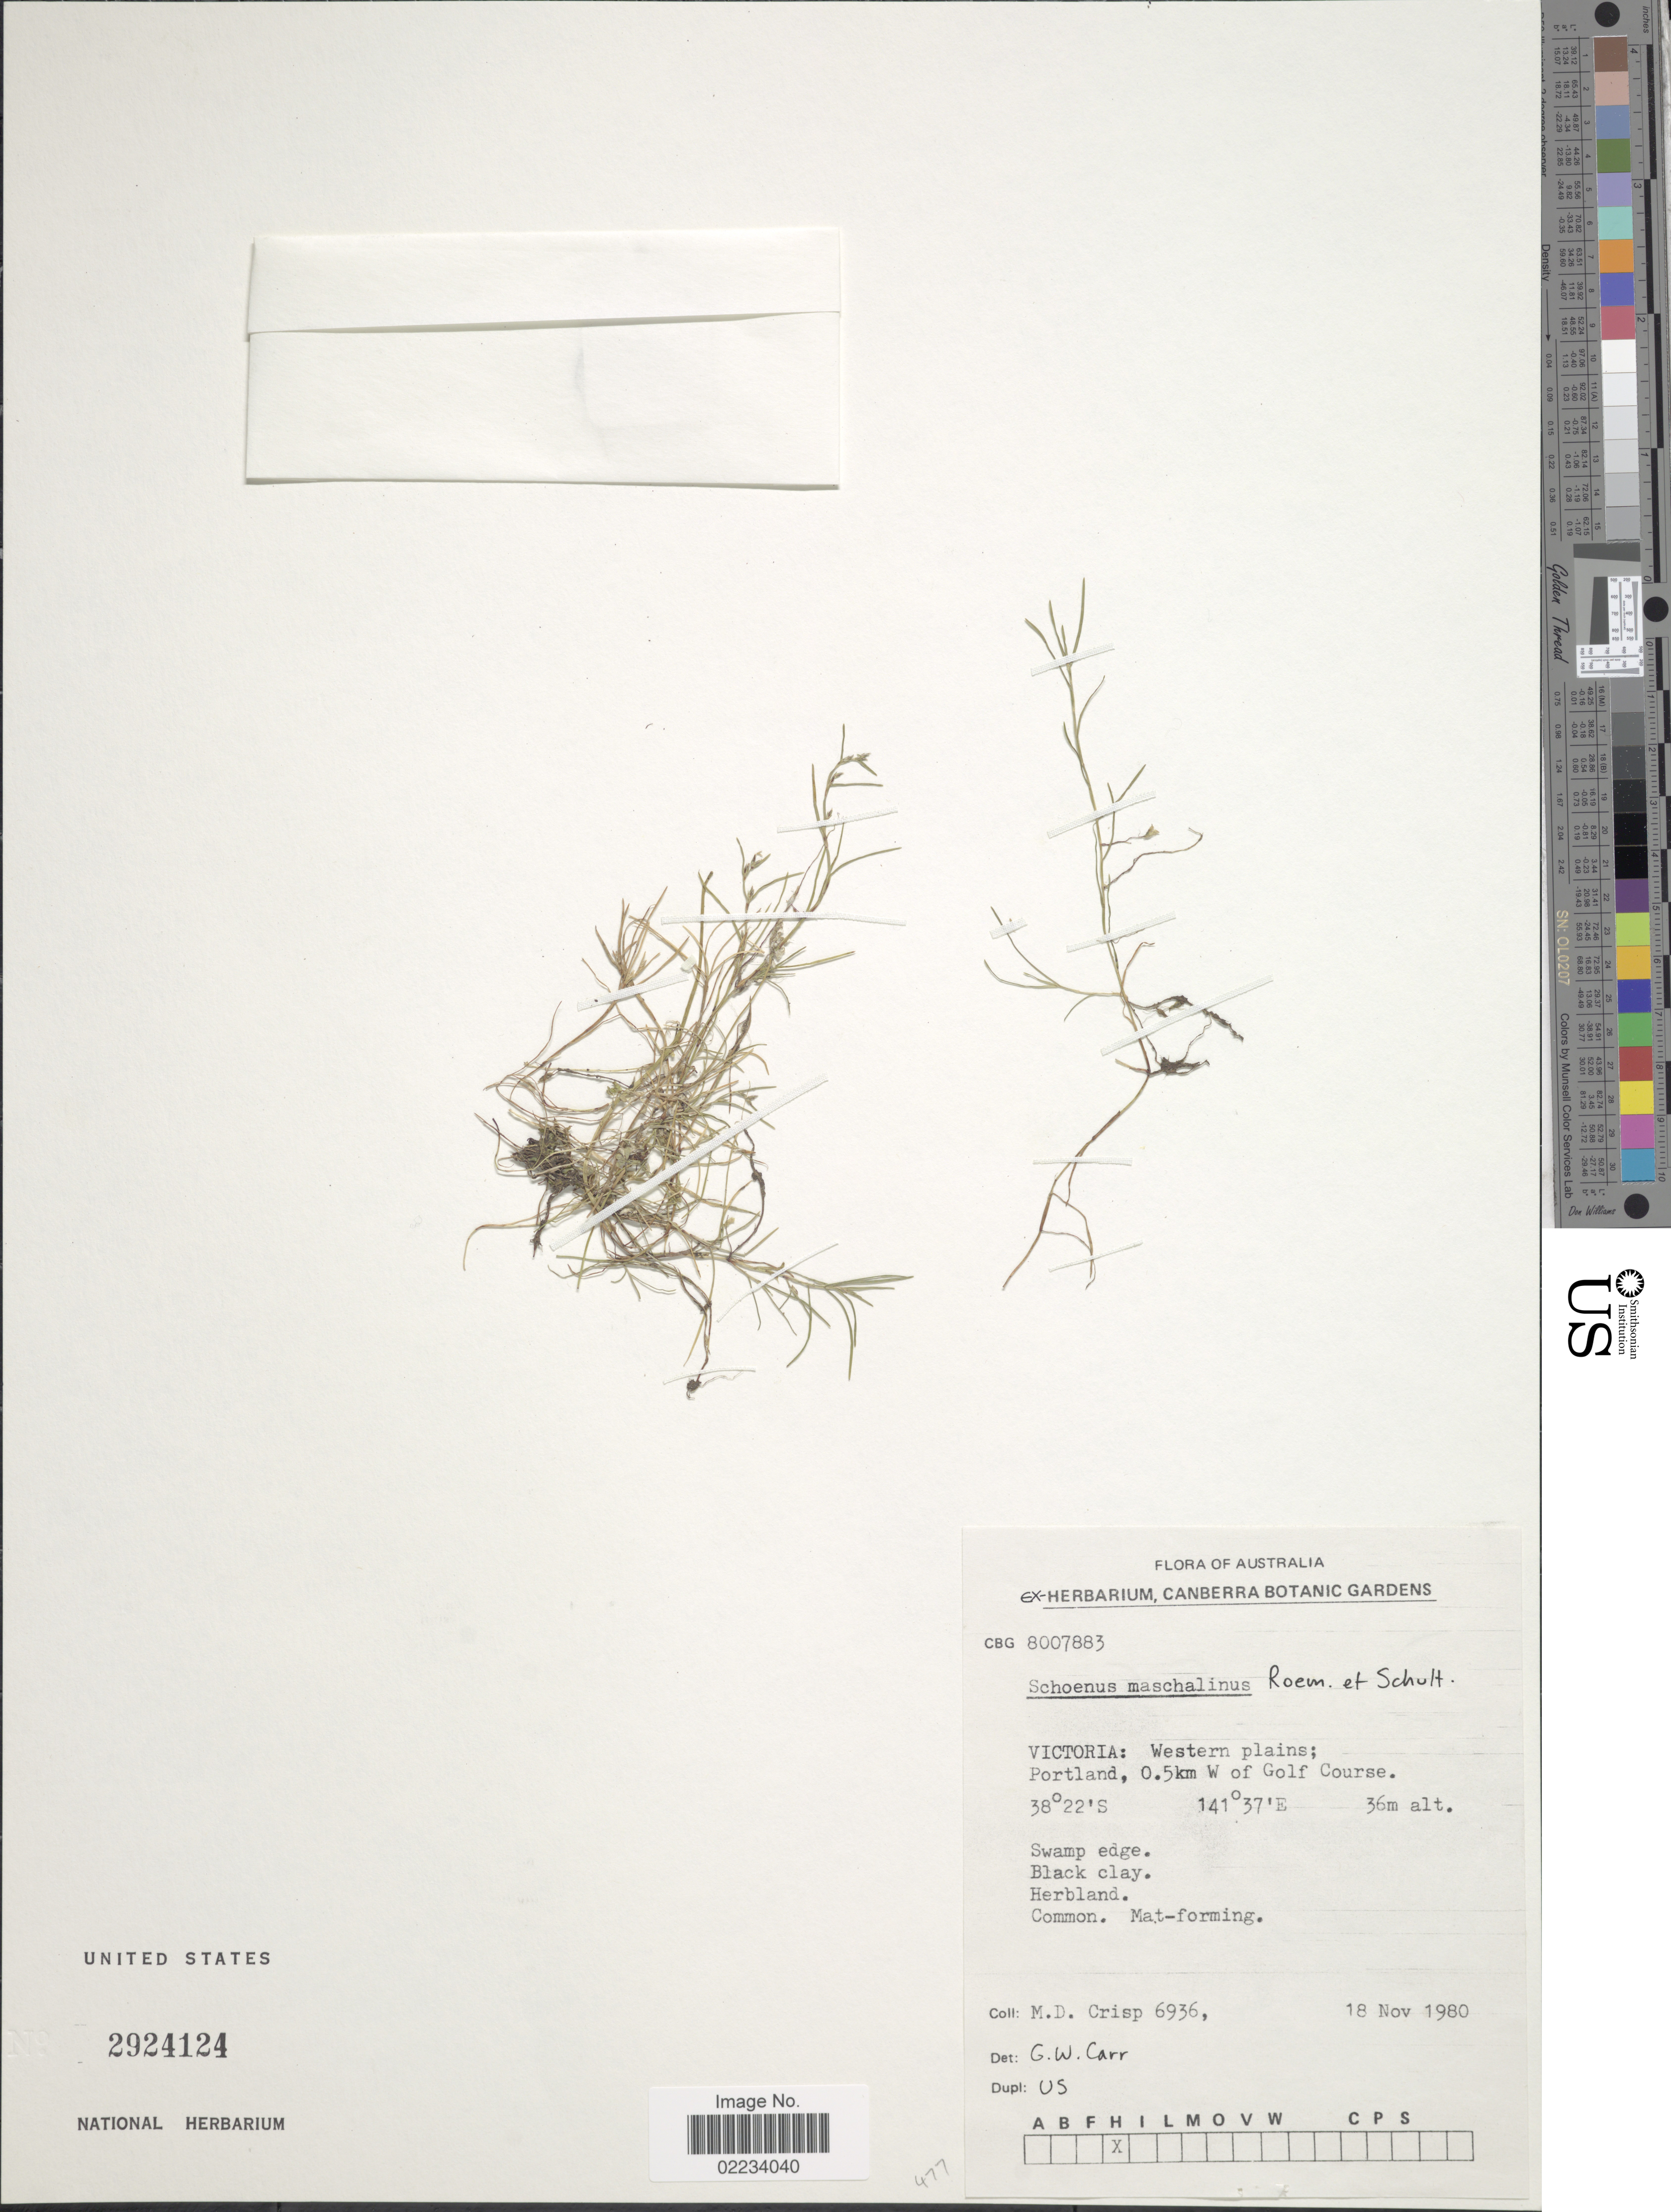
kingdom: Plantae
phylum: Tracheophyta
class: Liliopsida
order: Poales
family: Cyperaceae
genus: Schoenus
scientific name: Schoenus maschalinus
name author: Roem. & Schult.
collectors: M. Crisp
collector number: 6936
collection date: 1980-11-18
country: Australia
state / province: Victoria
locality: Victoria: Western plains; Portland, 0.5km W of Golf Course, Swamp edge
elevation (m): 36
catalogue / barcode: US 2924124